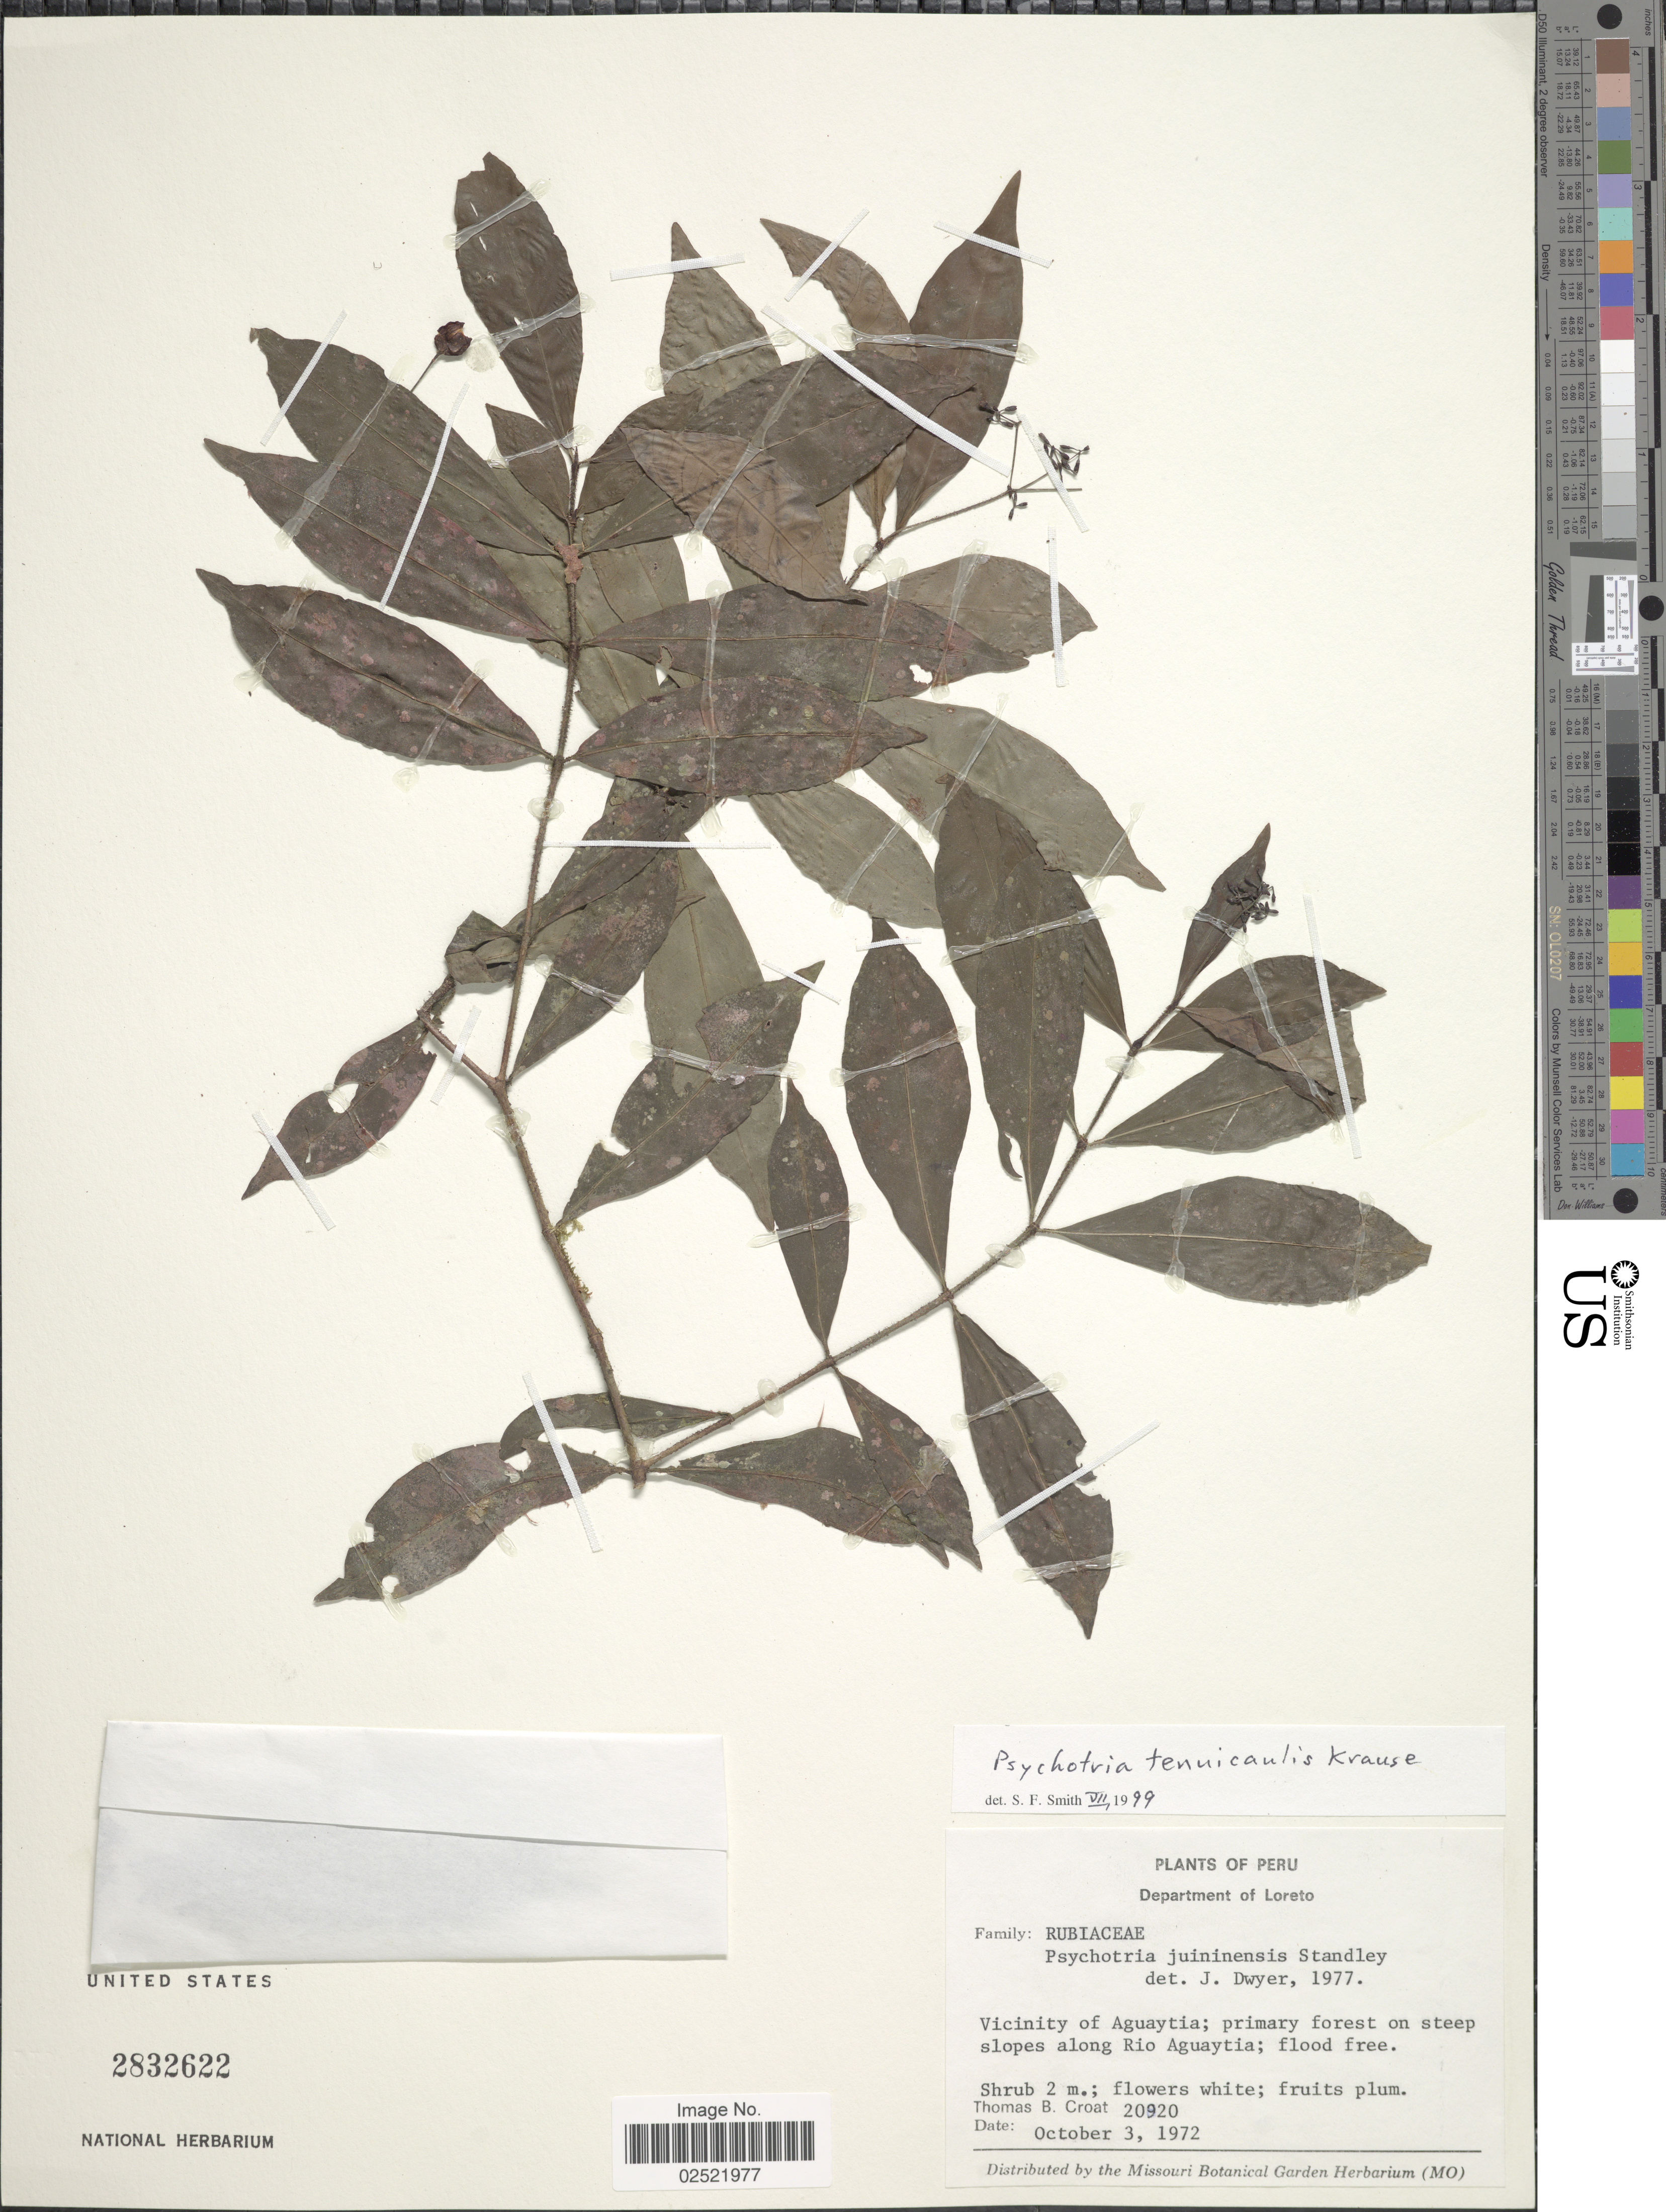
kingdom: Plantae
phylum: Tracheophyta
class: Magnoliopsida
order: Gentianales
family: Rubiaceae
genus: Psychotria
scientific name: Psychotria tenuicaulis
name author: K. Krause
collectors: T. B. Croat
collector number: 20920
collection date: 1972-10-03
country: Peru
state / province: Loreto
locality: Department of Loreto. Vicinity of Aguaytia; primary forest on steep slopes along Rio Aguaytia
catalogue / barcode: US 2832622